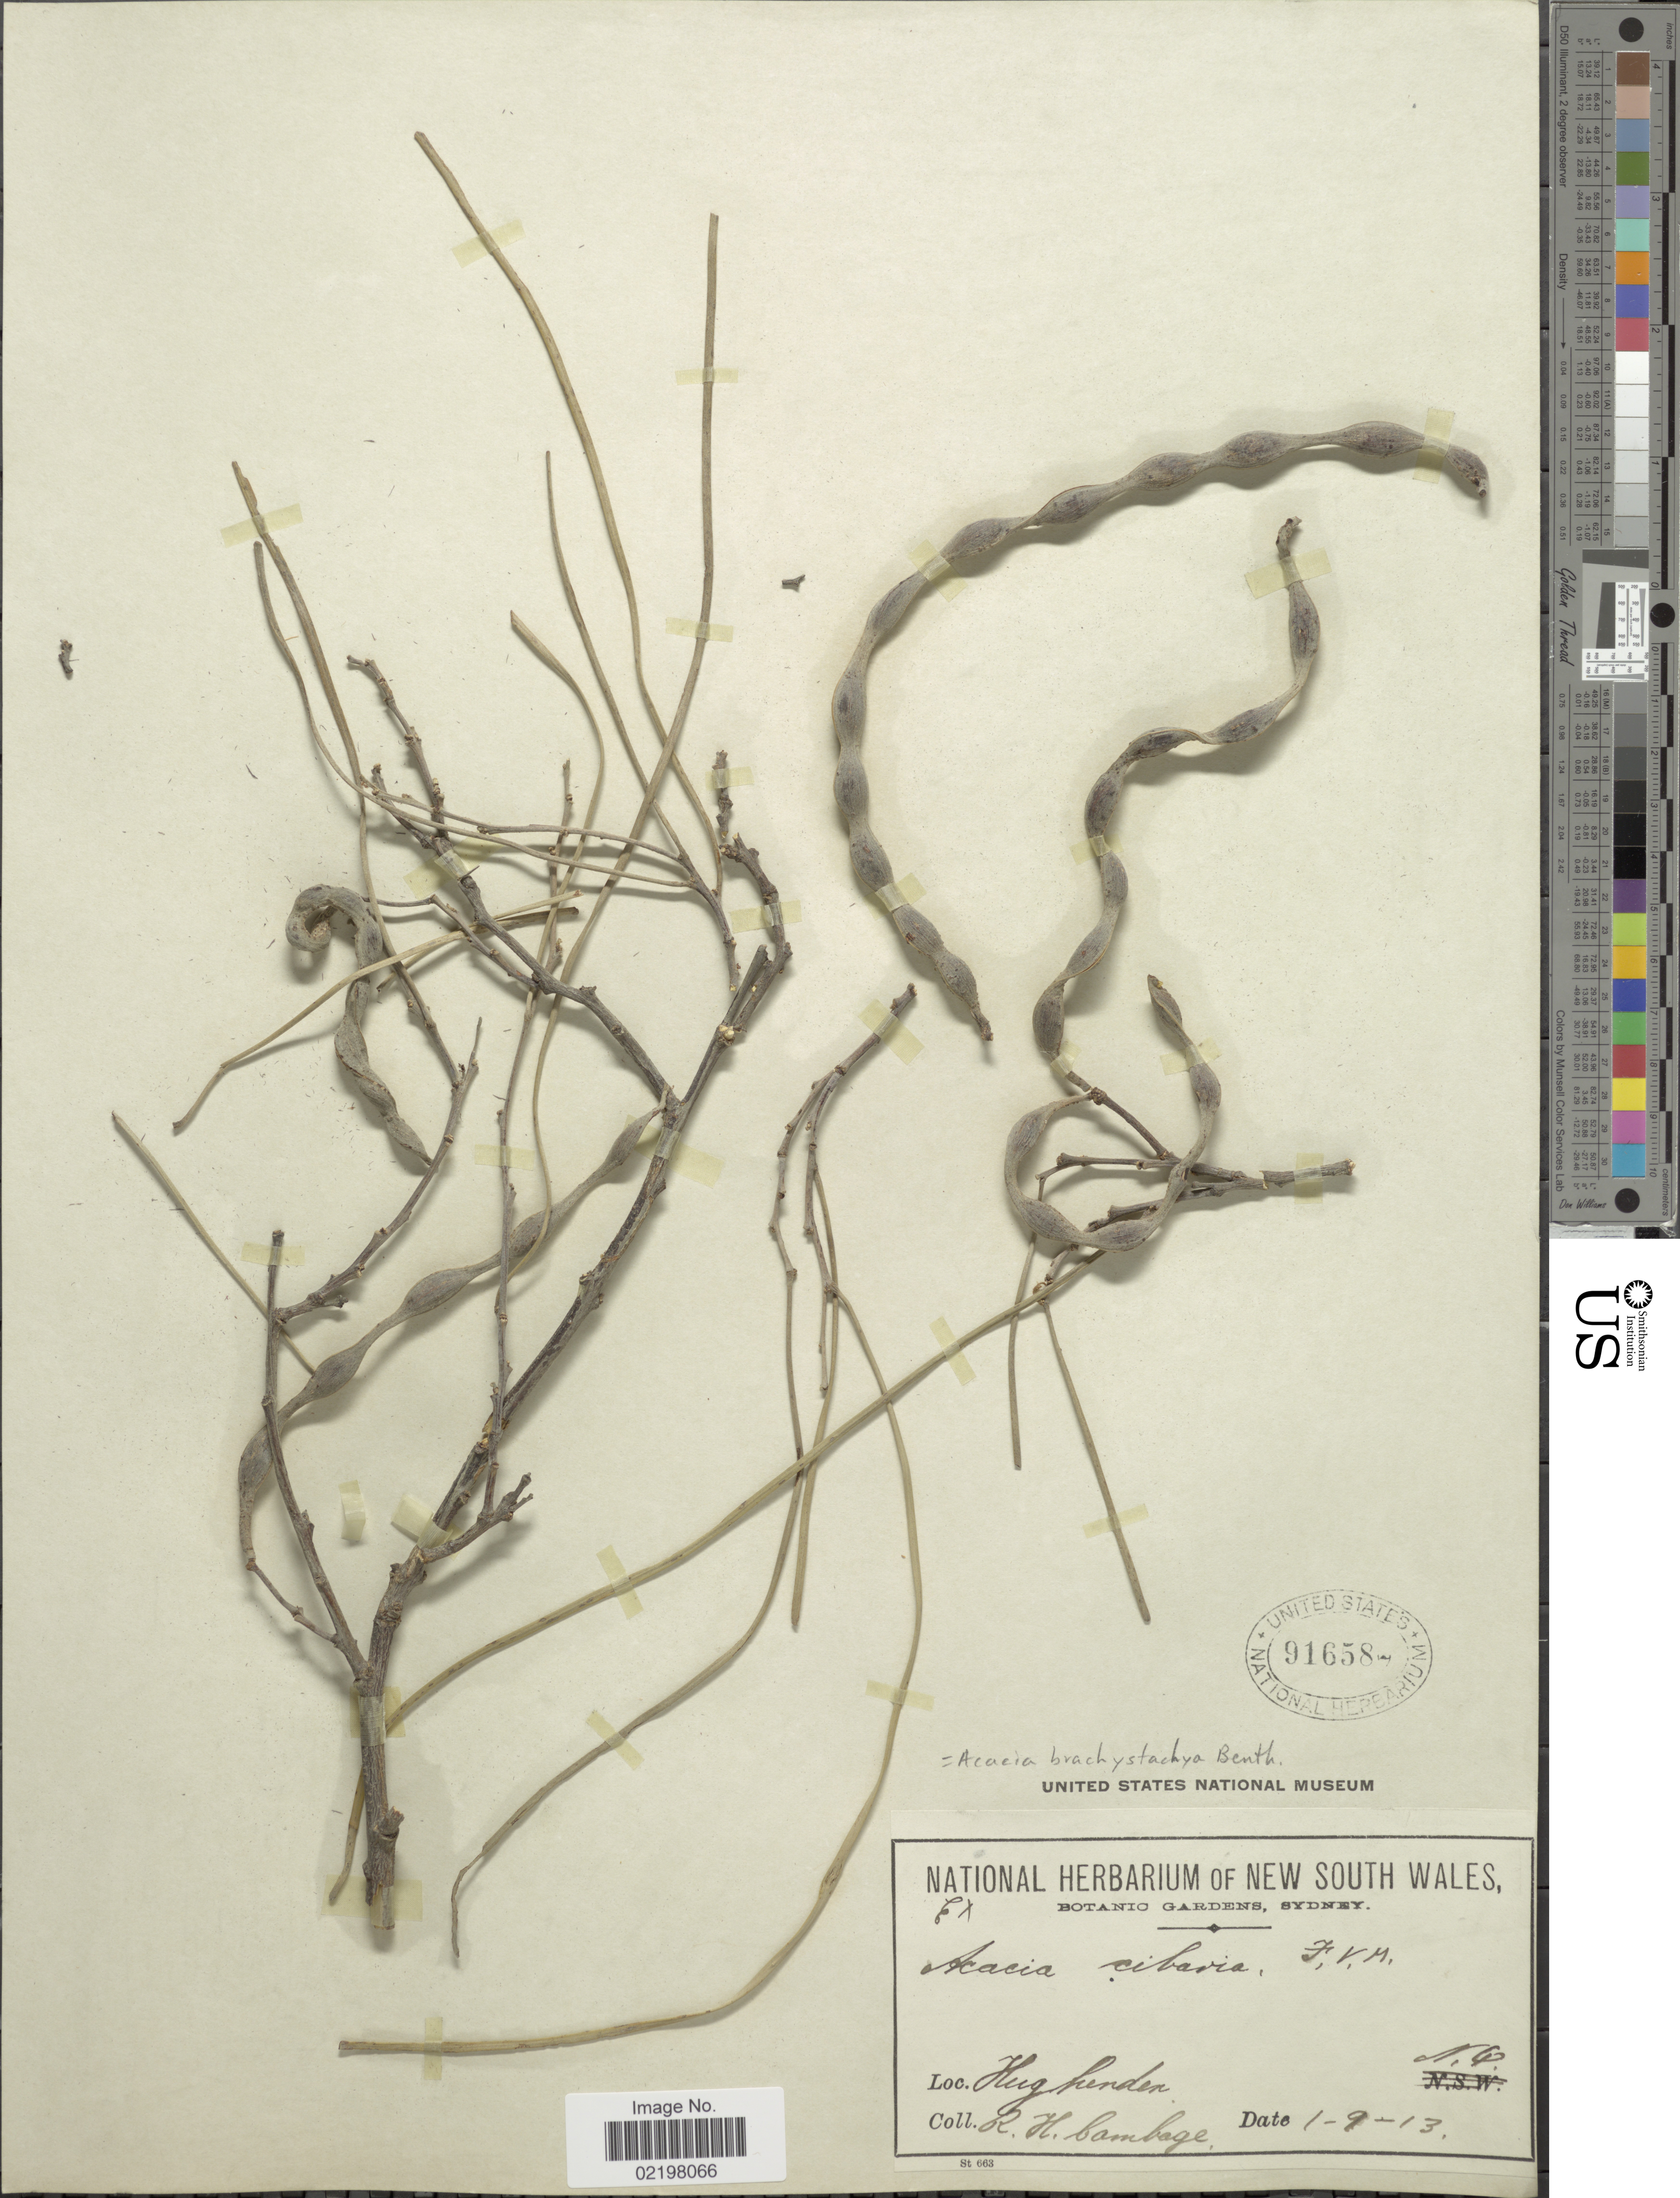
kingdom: Plantae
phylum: Tracheophyta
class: Magnoliopsida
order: Fabales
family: Fabaceae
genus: Acacia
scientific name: Acacia brachystachya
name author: Benth.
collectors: R. Cambage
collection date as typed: Transcribed d/m/y: 1/9/13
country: Australia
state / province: Queensland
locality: Hughenden, N.Q.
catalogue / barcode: US 916587